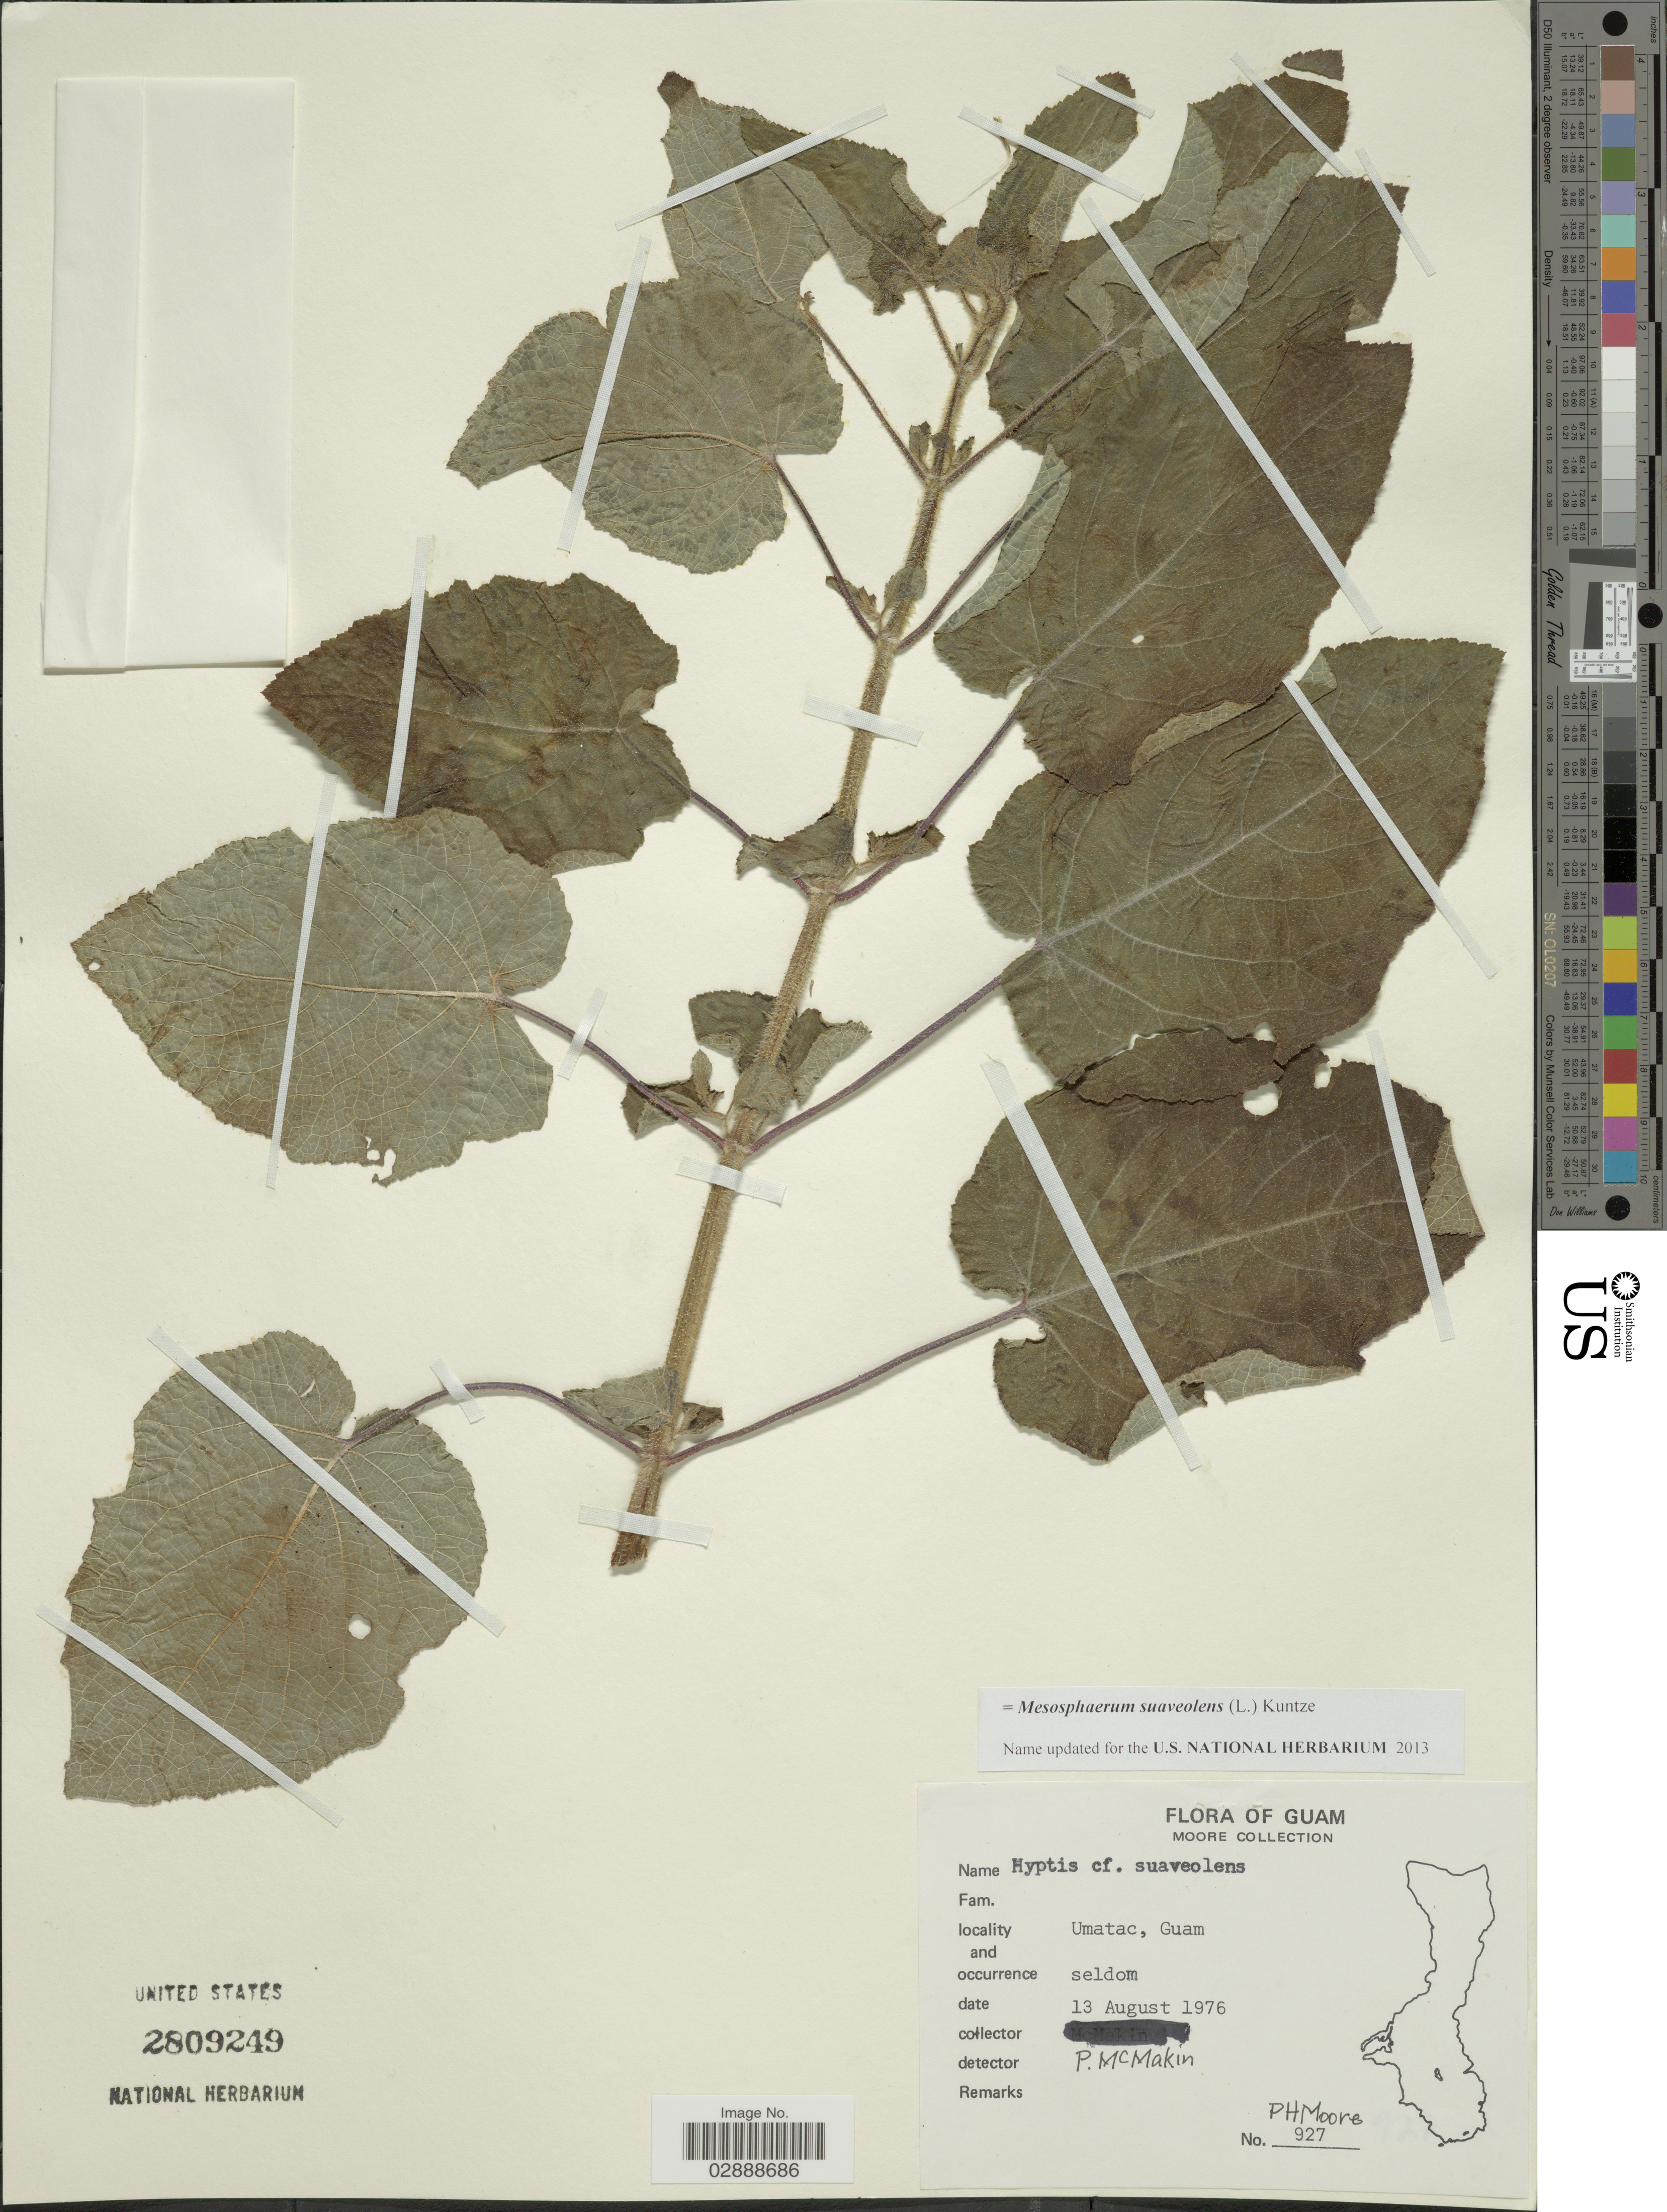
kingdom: Plantae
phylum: Tracheophyta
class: Magnoliopsida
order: Lamiales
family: Lamiaceae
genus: Mesosphaerum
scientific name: Mesosphaerum suaveolens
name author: (L.) Kuntze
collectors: P. H. Moore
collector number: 927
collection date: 1976-08-13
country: Guam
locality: Umatac.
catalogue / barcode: US 2809249